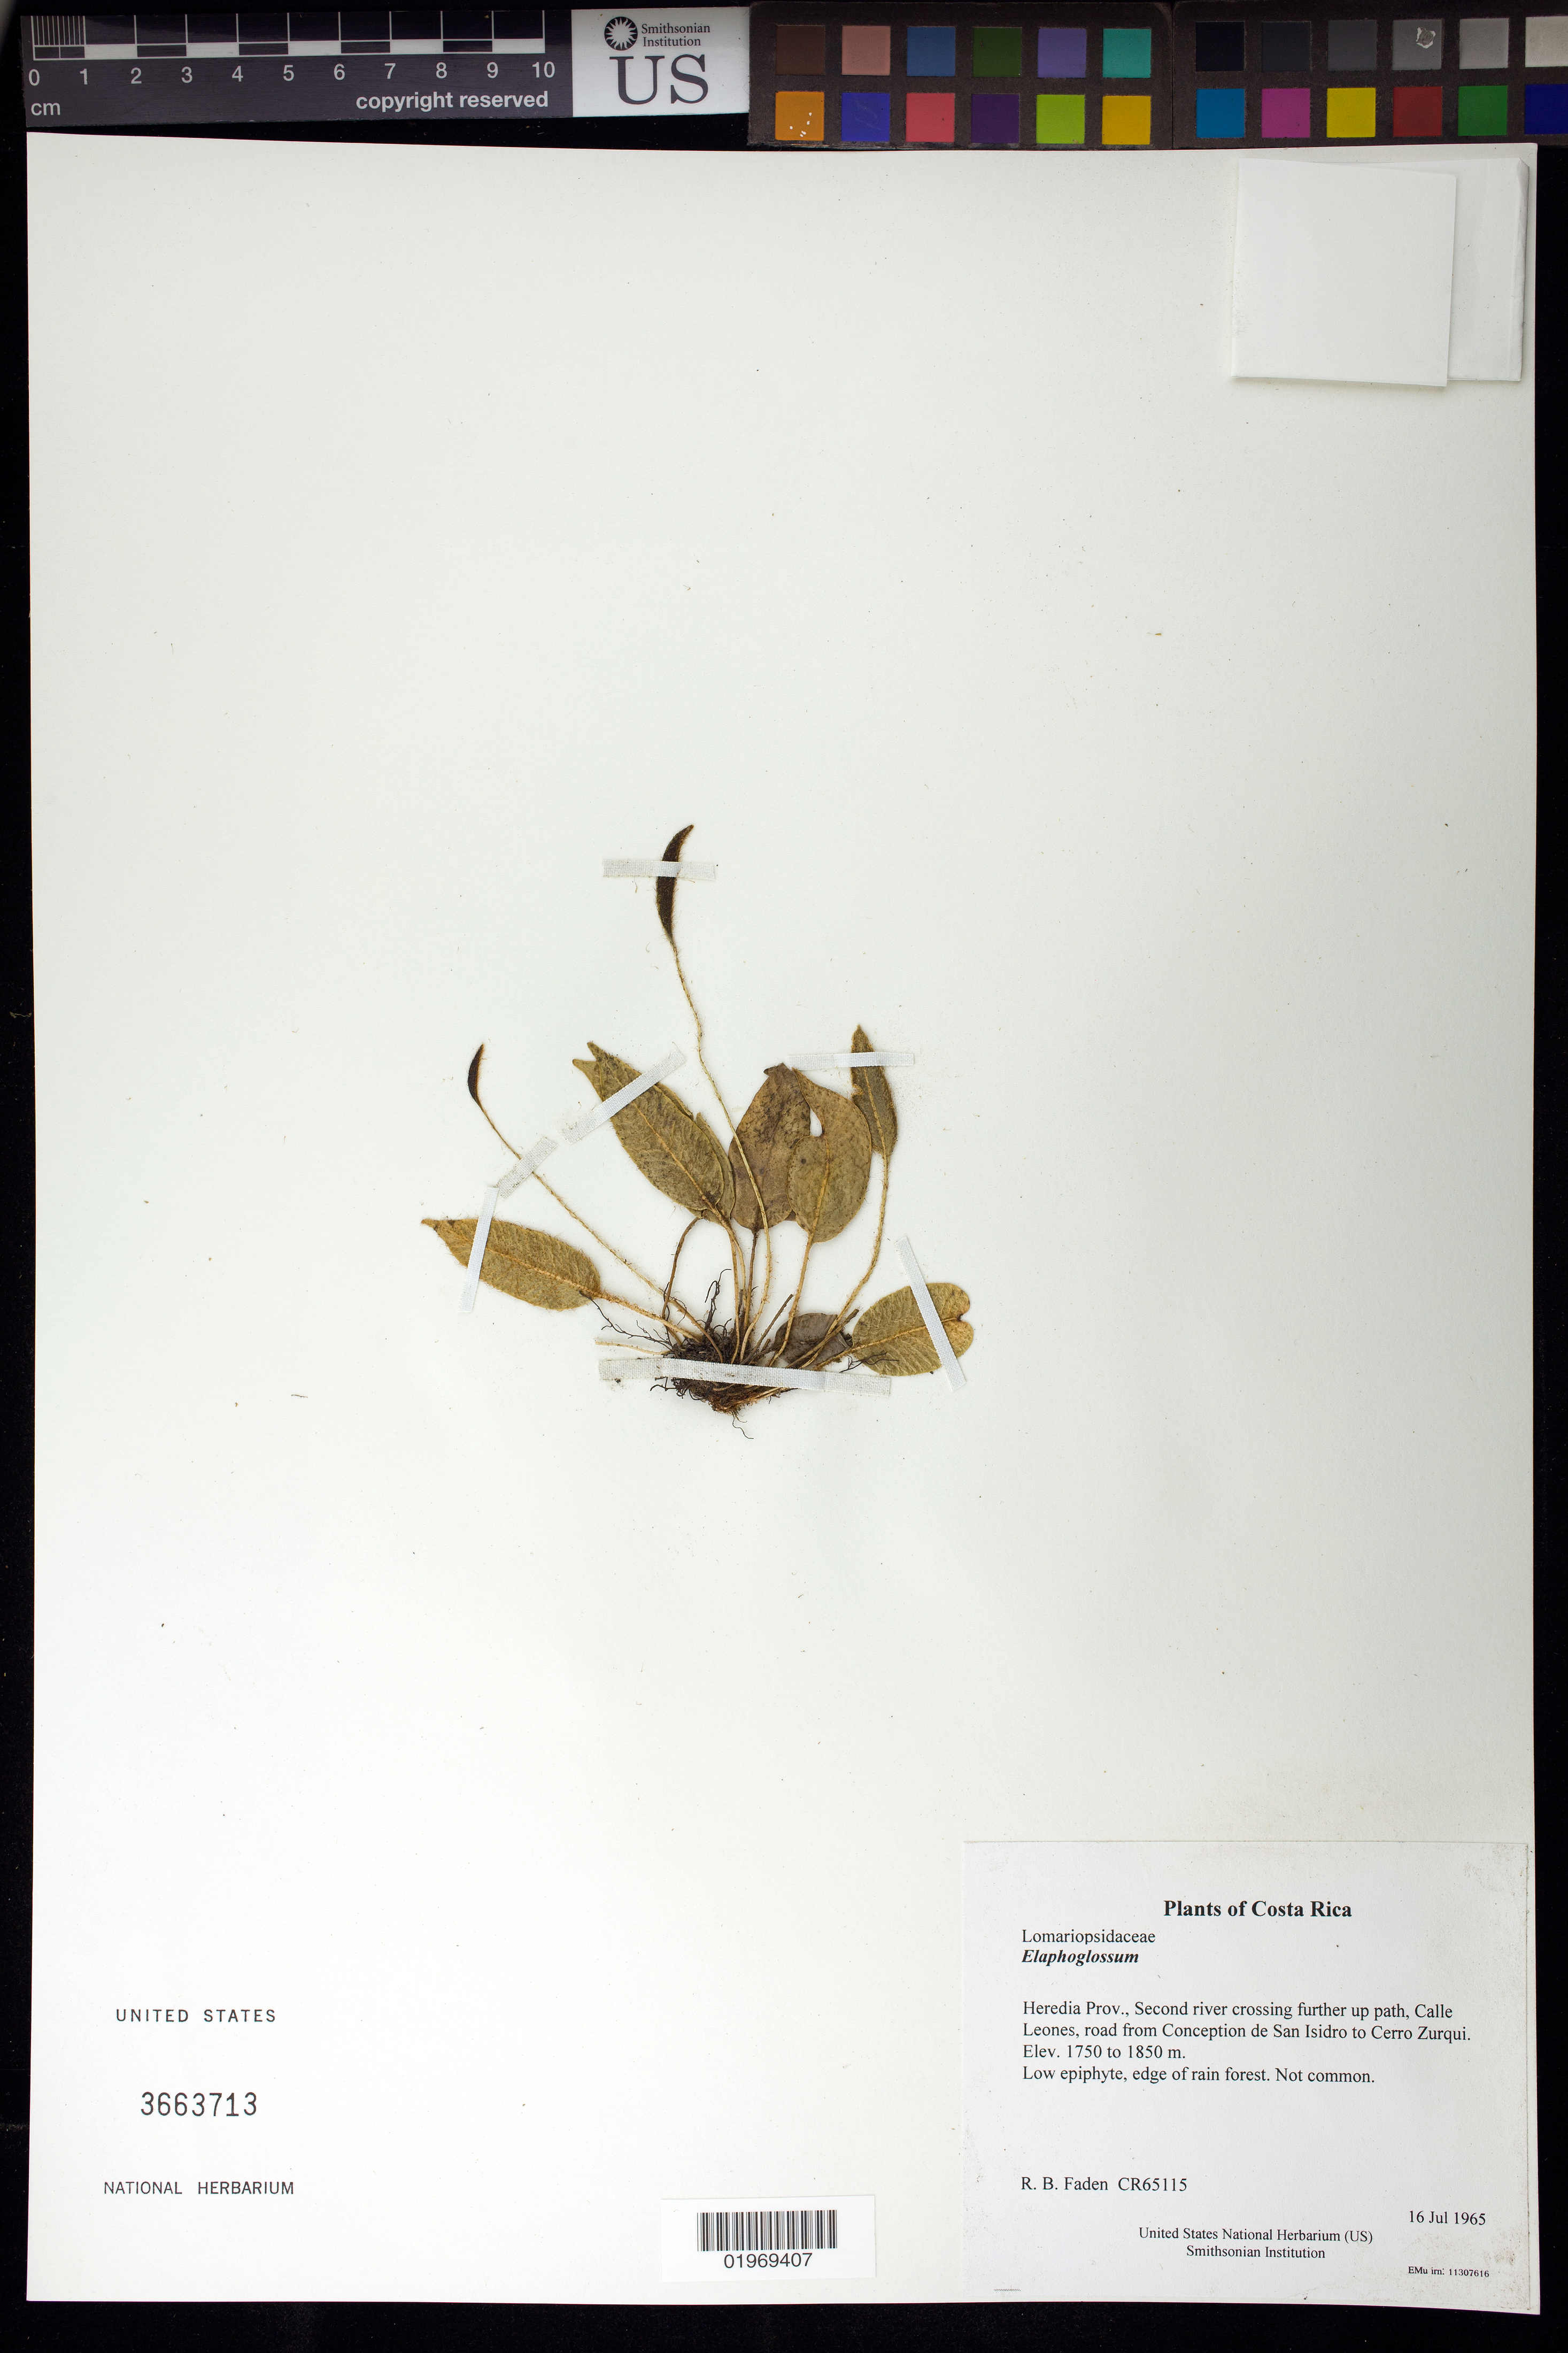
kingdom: Plantae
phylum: Tracheophyta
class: Polypodiopsida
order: Polypodiales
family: Dryopteridaceae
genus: Elaphoglossum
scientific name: Elaphoglossum pilosius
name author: Mickel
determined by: Martinez-Becerril, Ana G.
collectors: R. B. Faden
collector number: CR65115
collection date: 1965-07-16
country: Costa Rica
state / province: Heredia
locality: Second river crossing further up path, Calle Leones, road from Conception de San Isidro to Cerro Zurqui.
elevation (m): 1750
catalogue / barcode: US 3663713